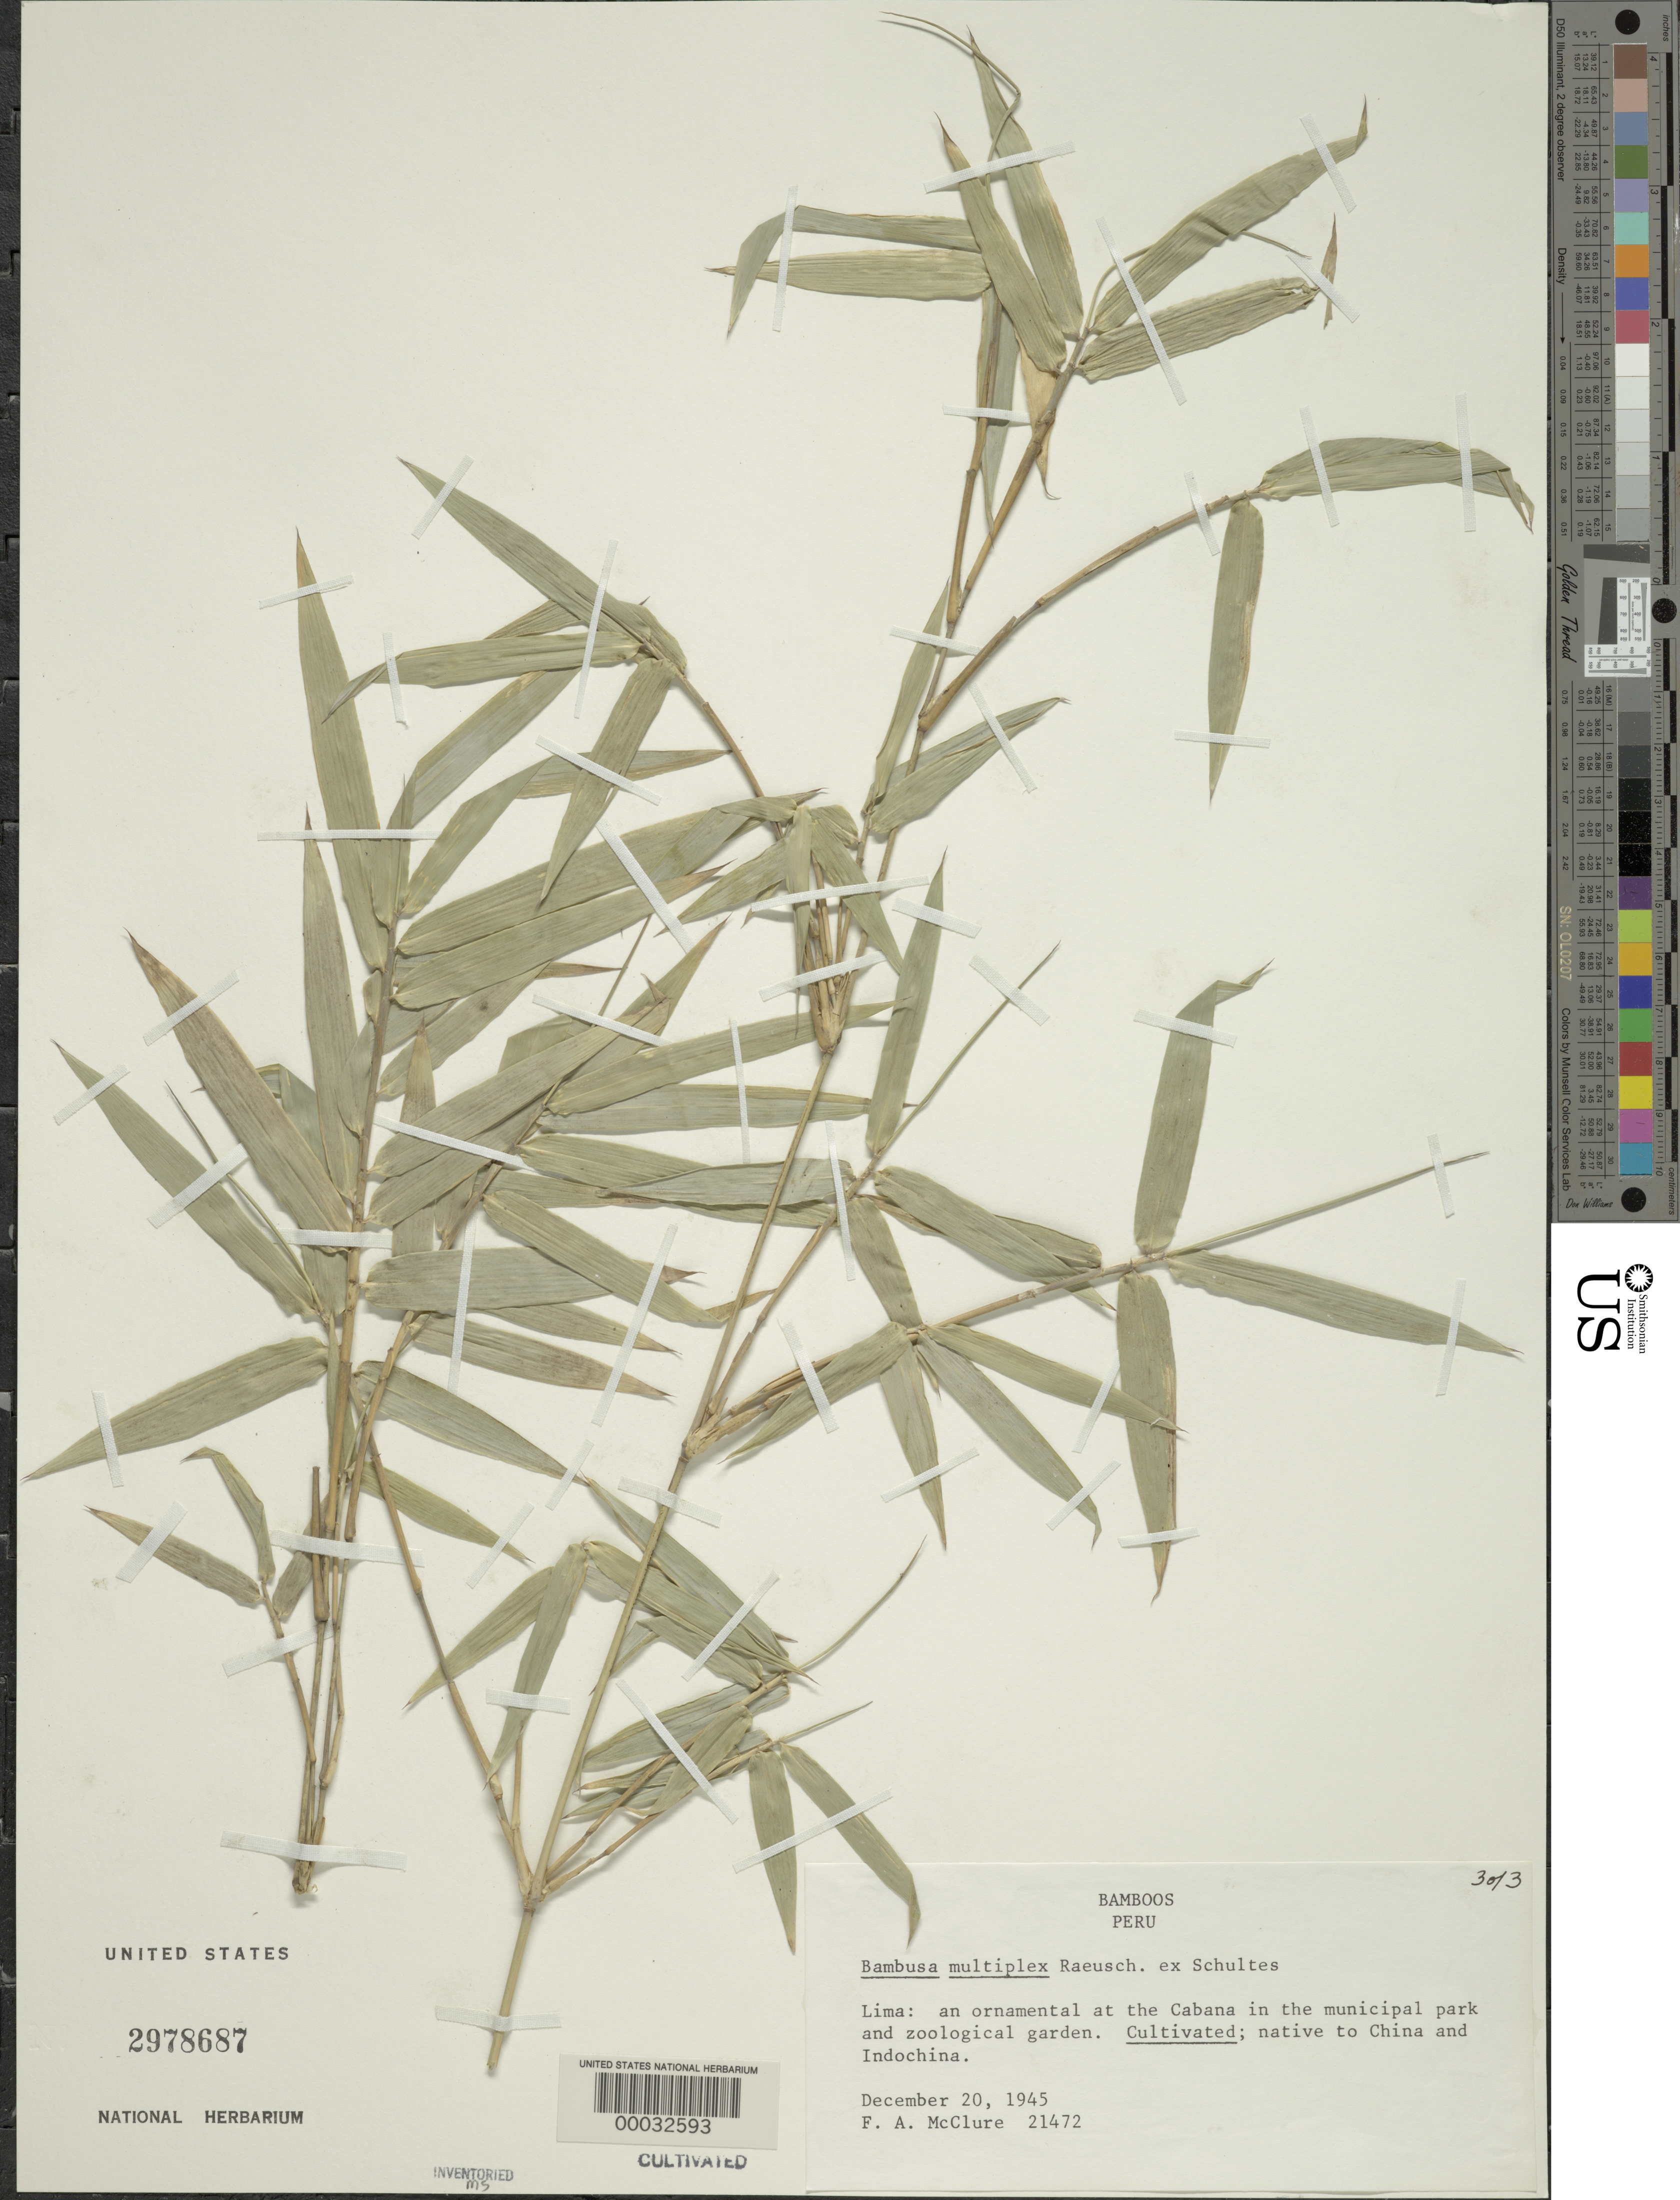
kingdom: Plantae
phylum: Tracheophyta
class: Liliopsida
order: Poales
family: Poaceae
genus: Bambusa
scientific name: Bambusa multiplex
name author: (Lour.) Raeusch. ex Schult. & Schult. f.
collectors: F. A. McClure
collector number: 21472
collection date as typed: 20 Dec 1945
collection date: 1945-12-20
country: Peru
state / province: Lima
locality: Zoological garden, cabana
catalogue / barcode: US 2978687